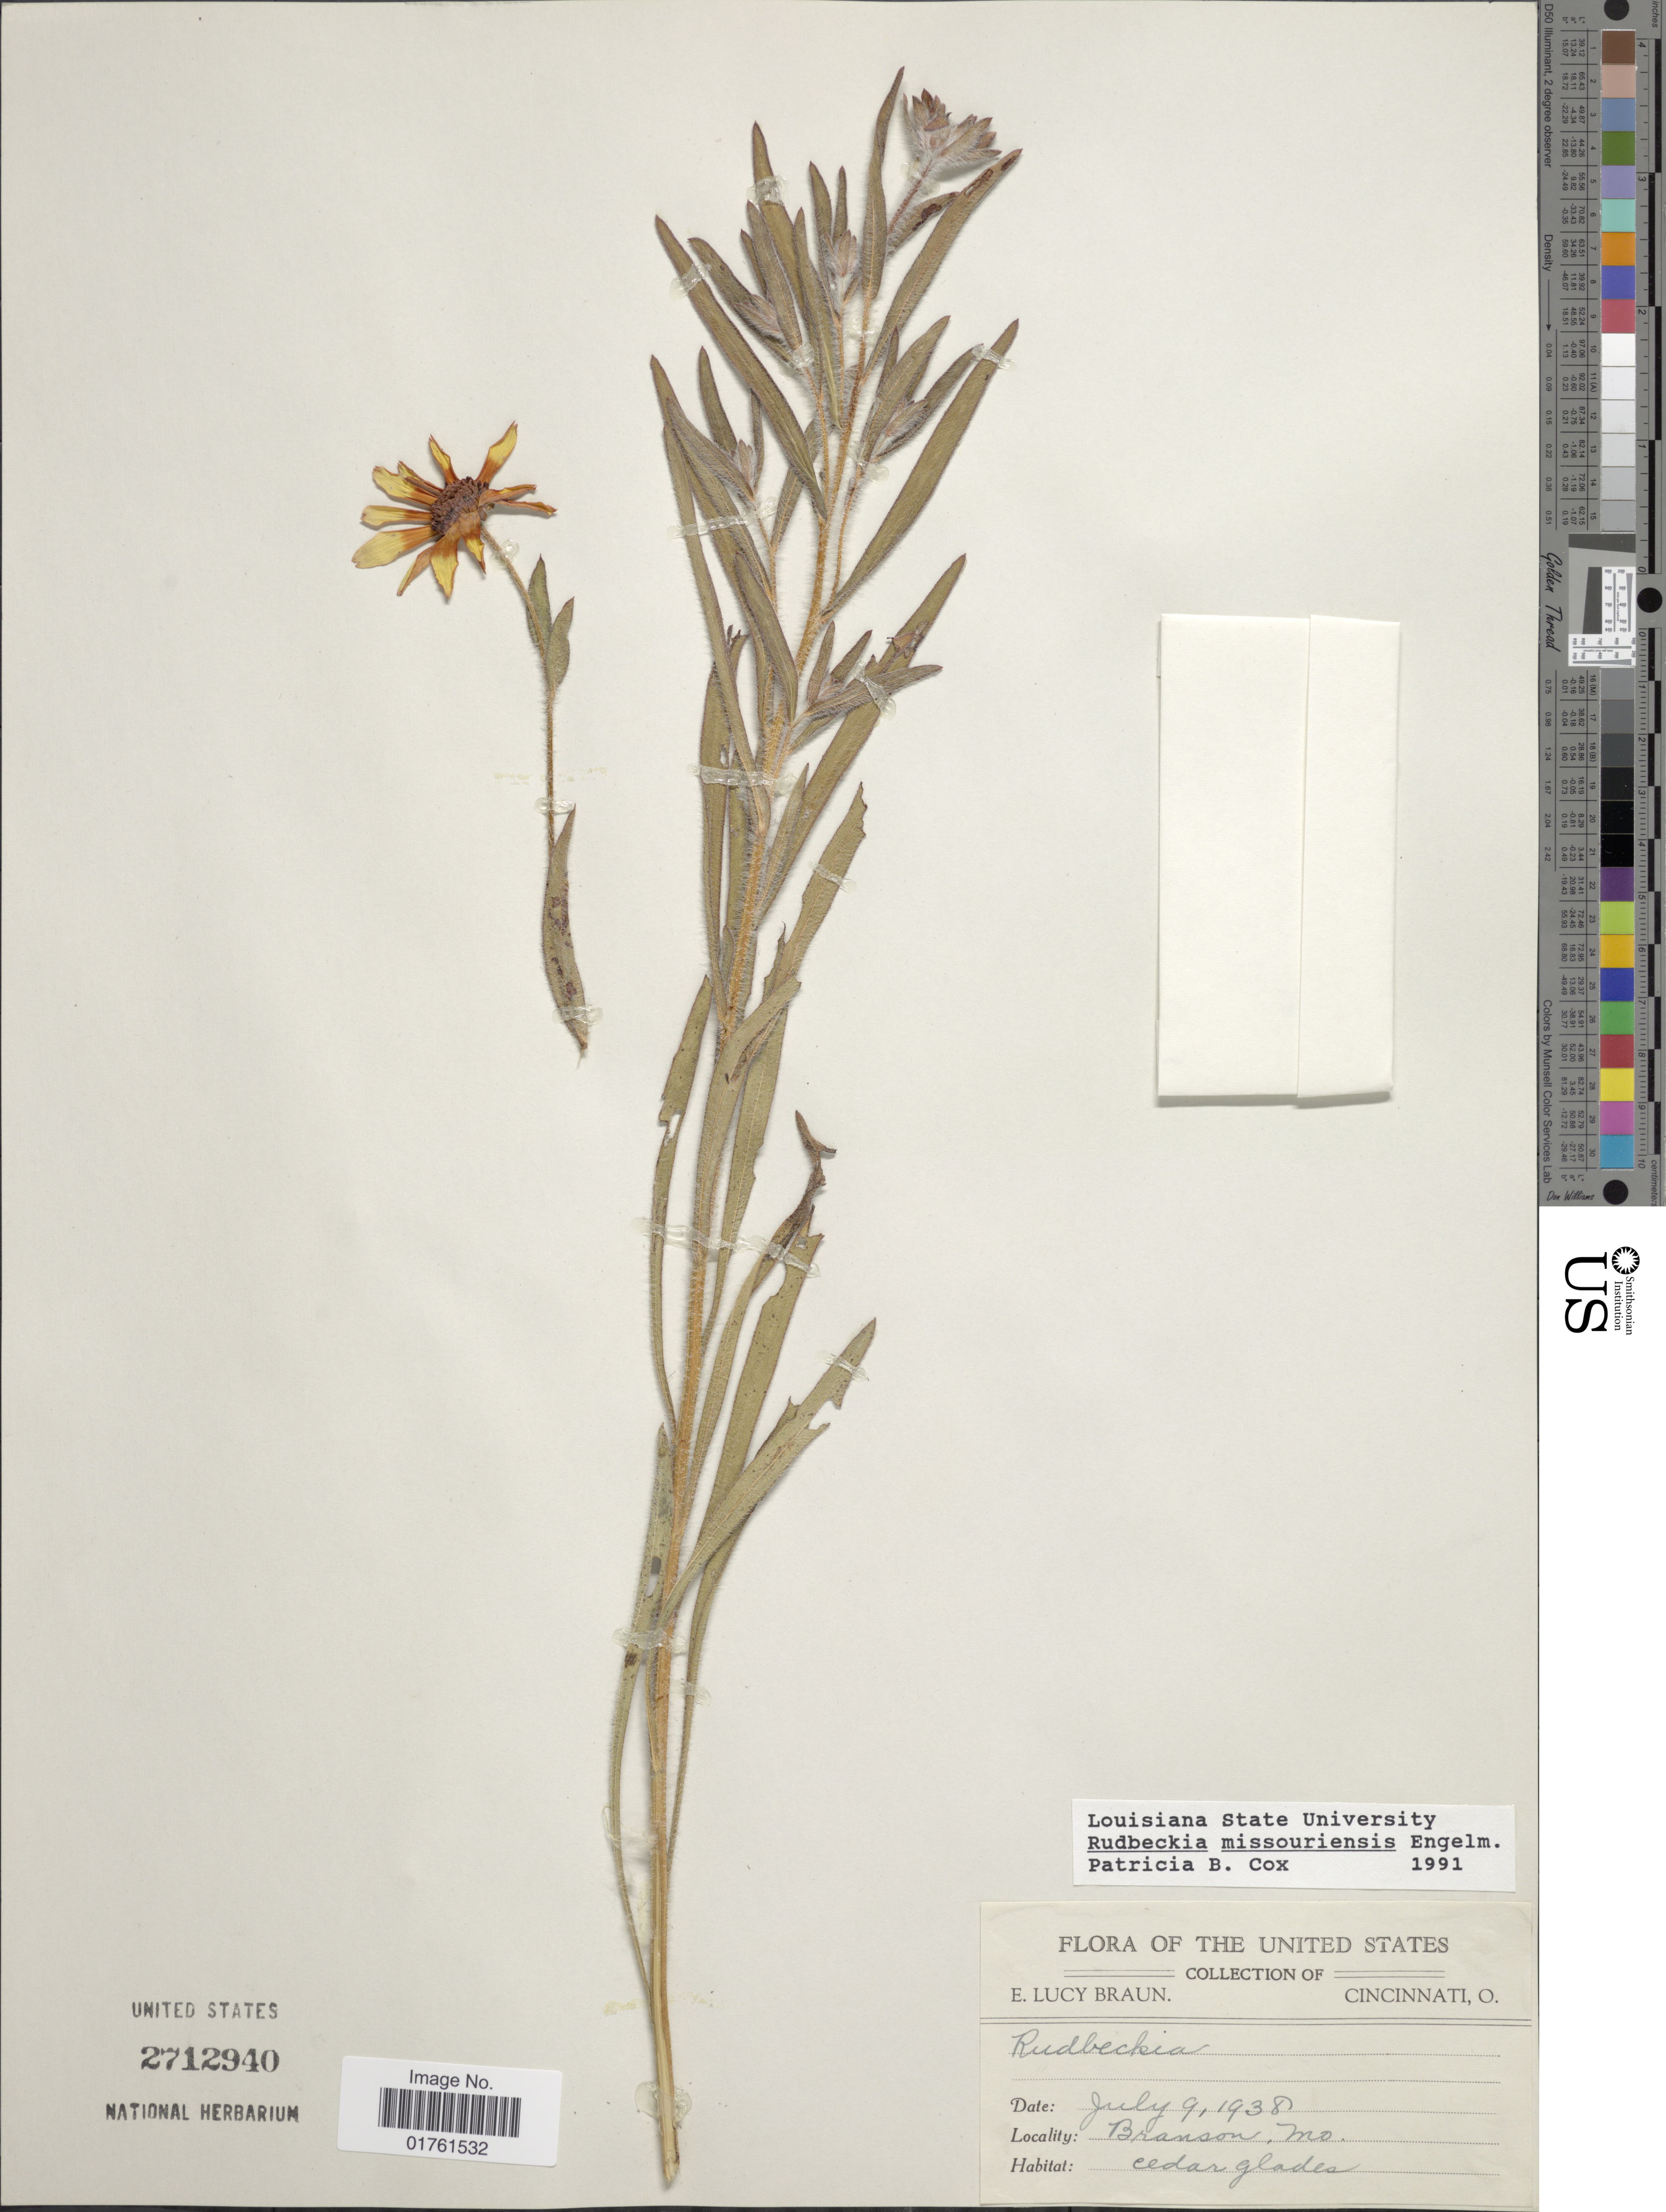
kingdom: Plantae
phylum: Tracheophyta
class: Magnoliopsida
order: Asterales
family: Asteraceae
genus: Rudbeckia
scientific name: Rudbeckia missouriensis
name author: Engelm. ex C.L. Boynton & Beadle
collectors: E. L. Braun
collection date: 1938-07-09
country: United States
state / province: Missouri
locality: Branson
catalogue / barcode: US 2712940